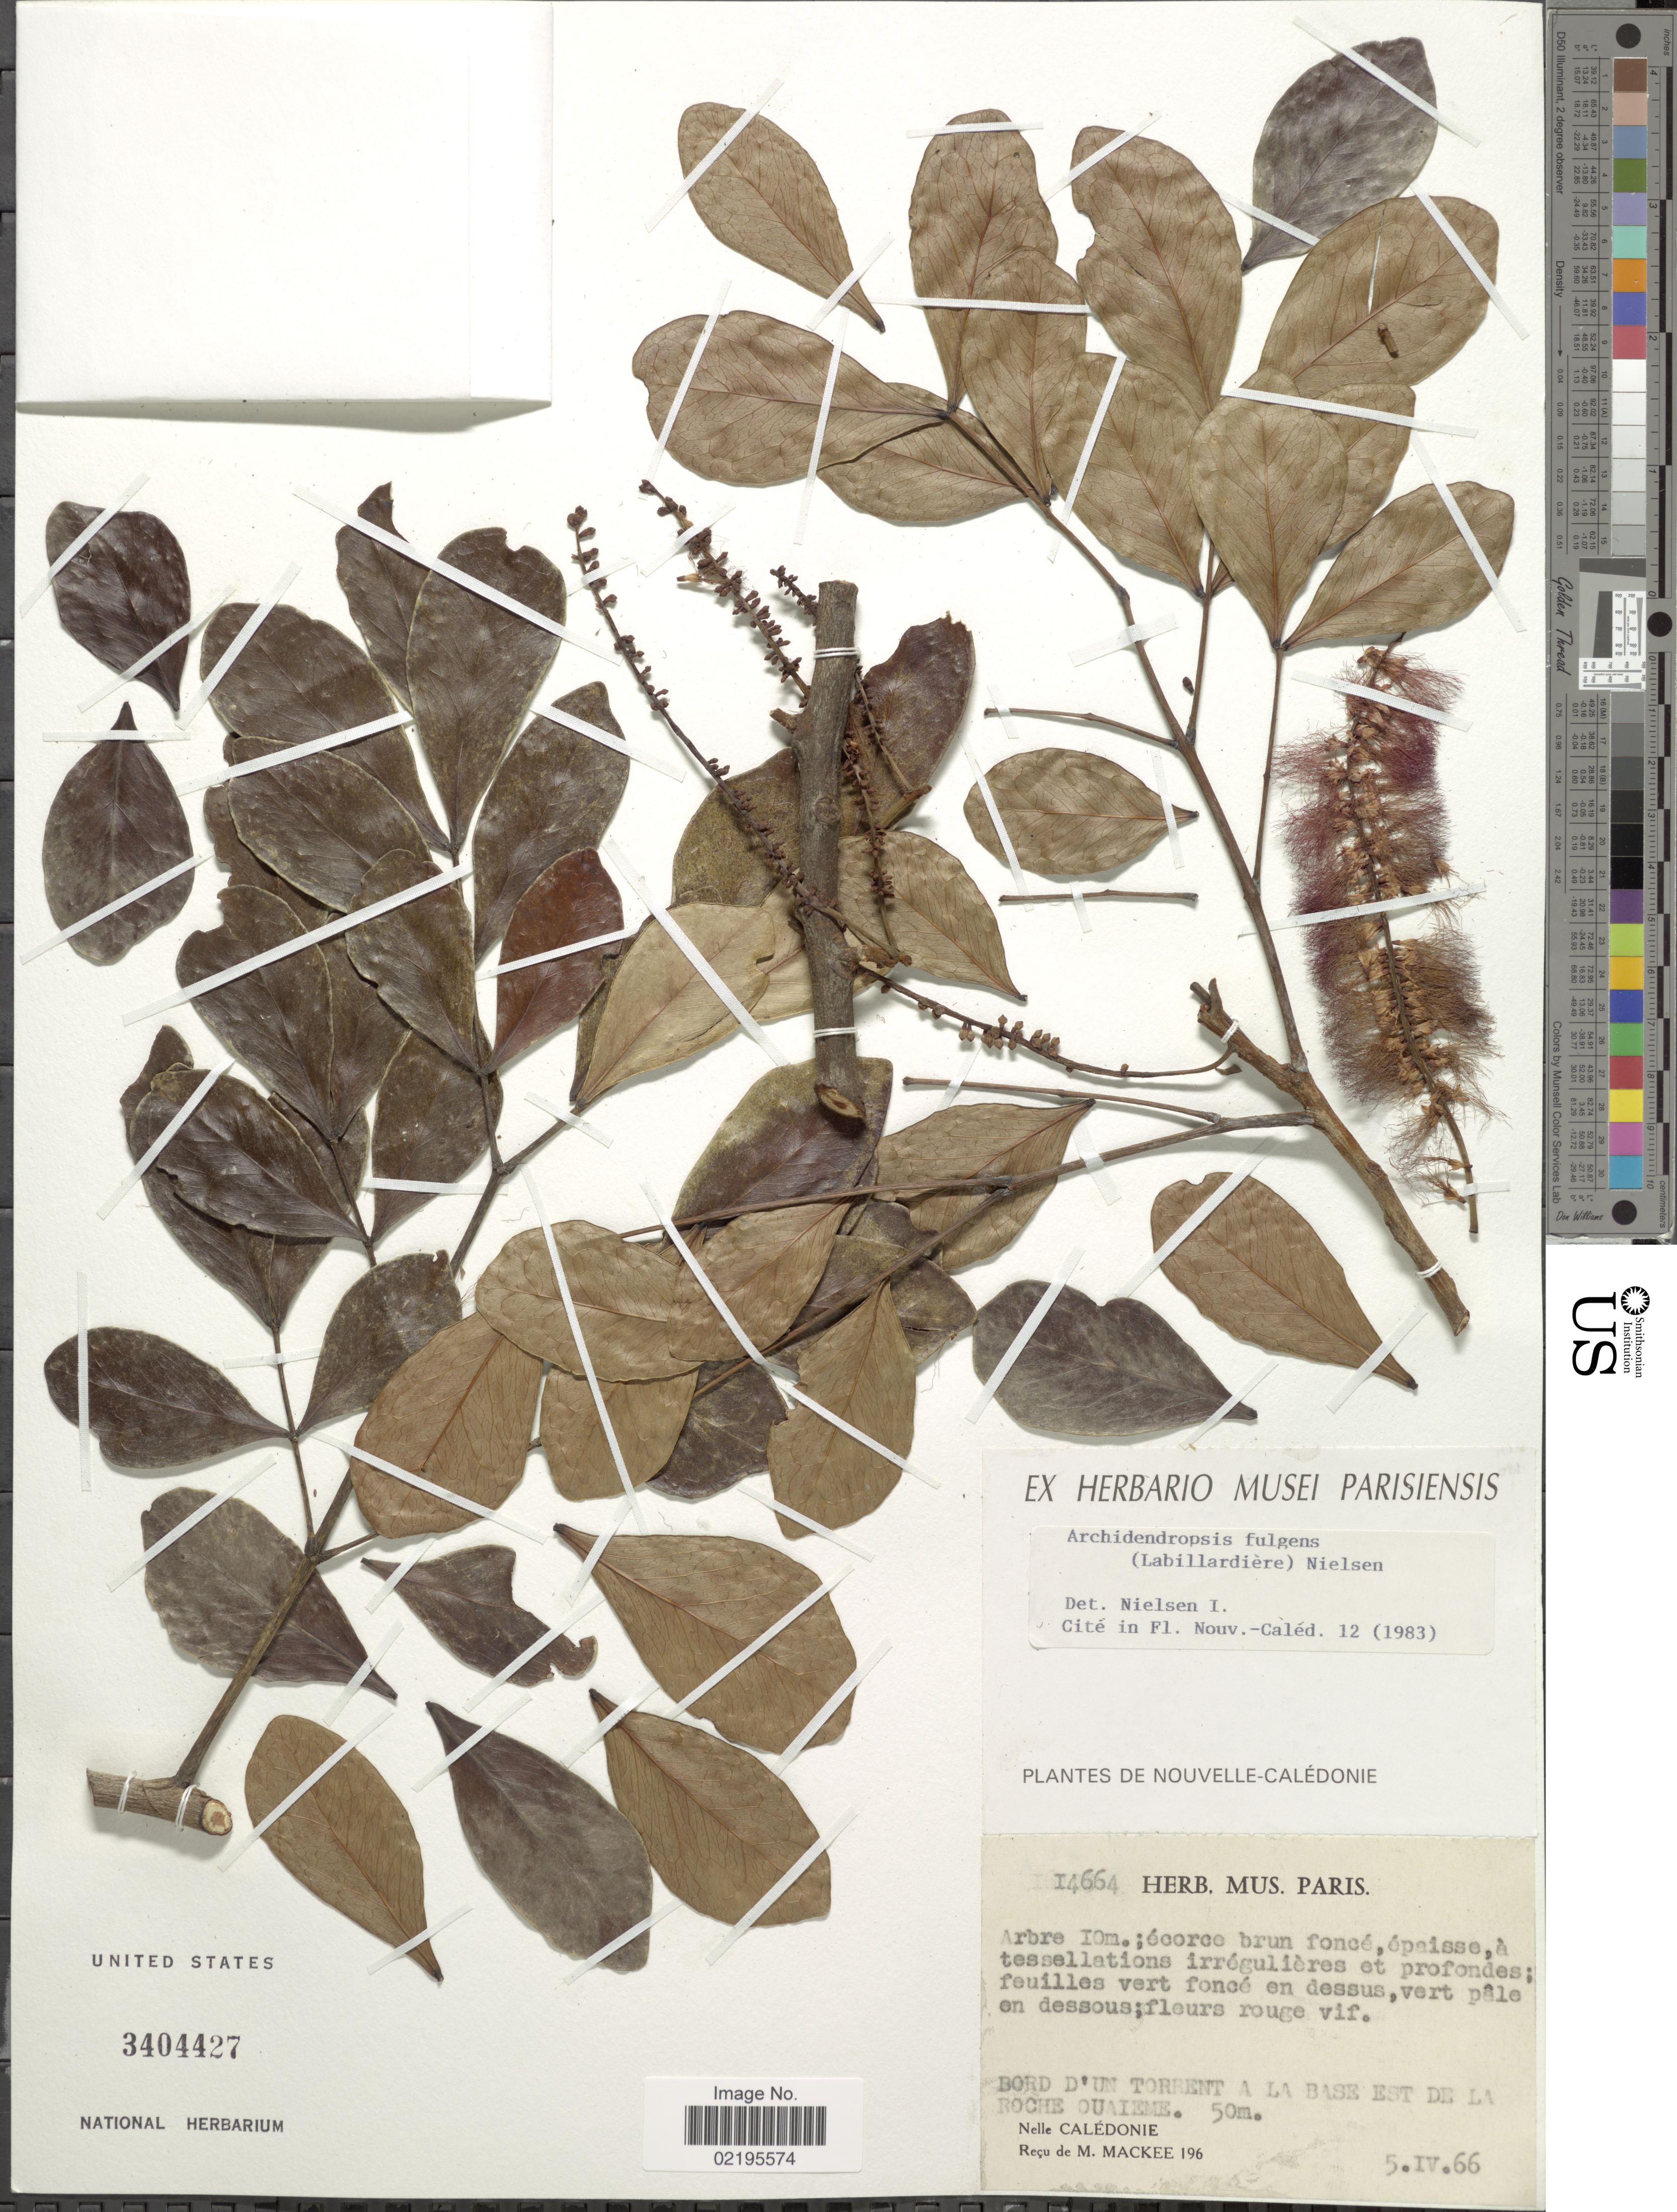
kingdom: Plantae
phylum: Tracheophyta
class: Magnoliopsida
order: Fabales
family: Fabaceae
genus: Archidendropsis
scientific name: Archidendropsis fulgens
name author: (Labill.) I.C. Nielsen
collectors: M. Mackee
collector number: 196/14664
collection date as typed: Transcribed d/m/y: 5/4/66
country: New Caledonia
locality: Bord Dún Torrent a la Base est de la Roche Ouaieme, Nelle Caledonie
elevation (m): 50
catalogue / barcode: US 3404427